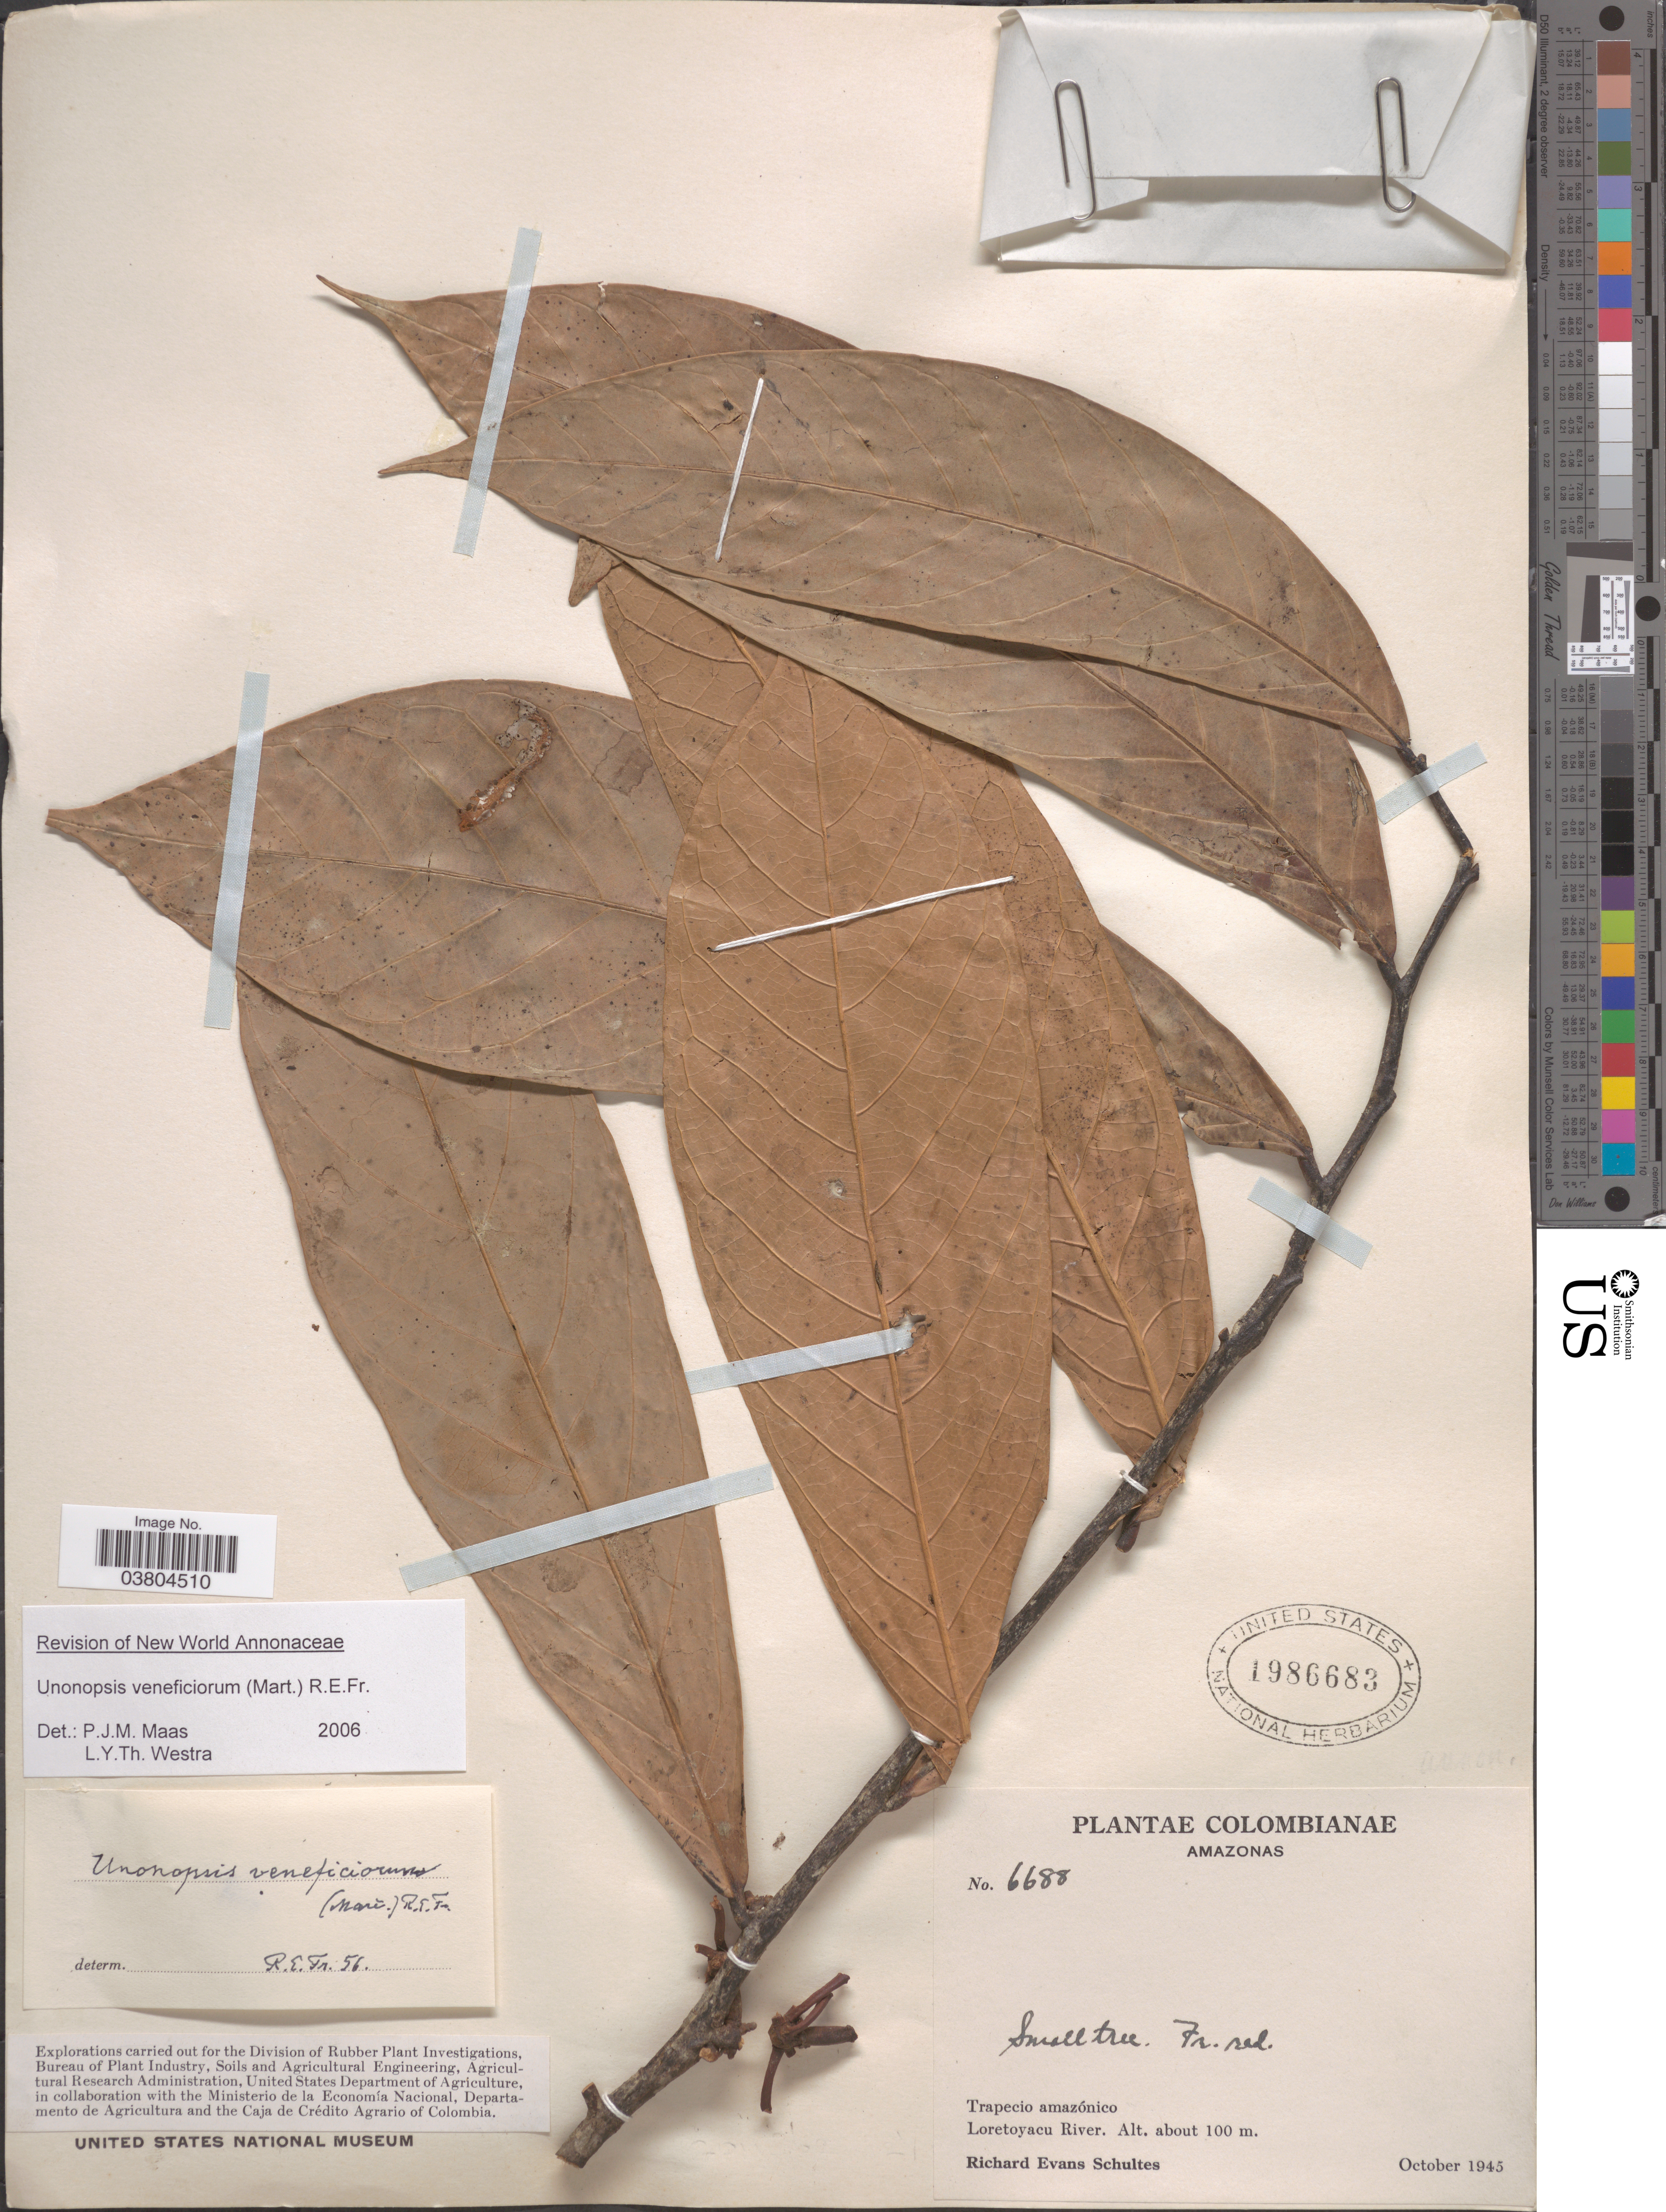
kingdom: Plantae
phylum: Tracheophyta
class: Magnoliopsida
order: Magnoliales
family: Annonaceae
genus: Unonopsis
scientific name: Unonopsis veneficiorum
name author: (Mart.) R.E. Fr.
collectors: R. E. Schultes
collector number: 6688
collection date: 1945-10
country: Colombia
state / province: Amazônas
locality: Trapecio amazónico. Loretoyacu River.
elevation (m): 100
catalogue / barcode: US 1986683